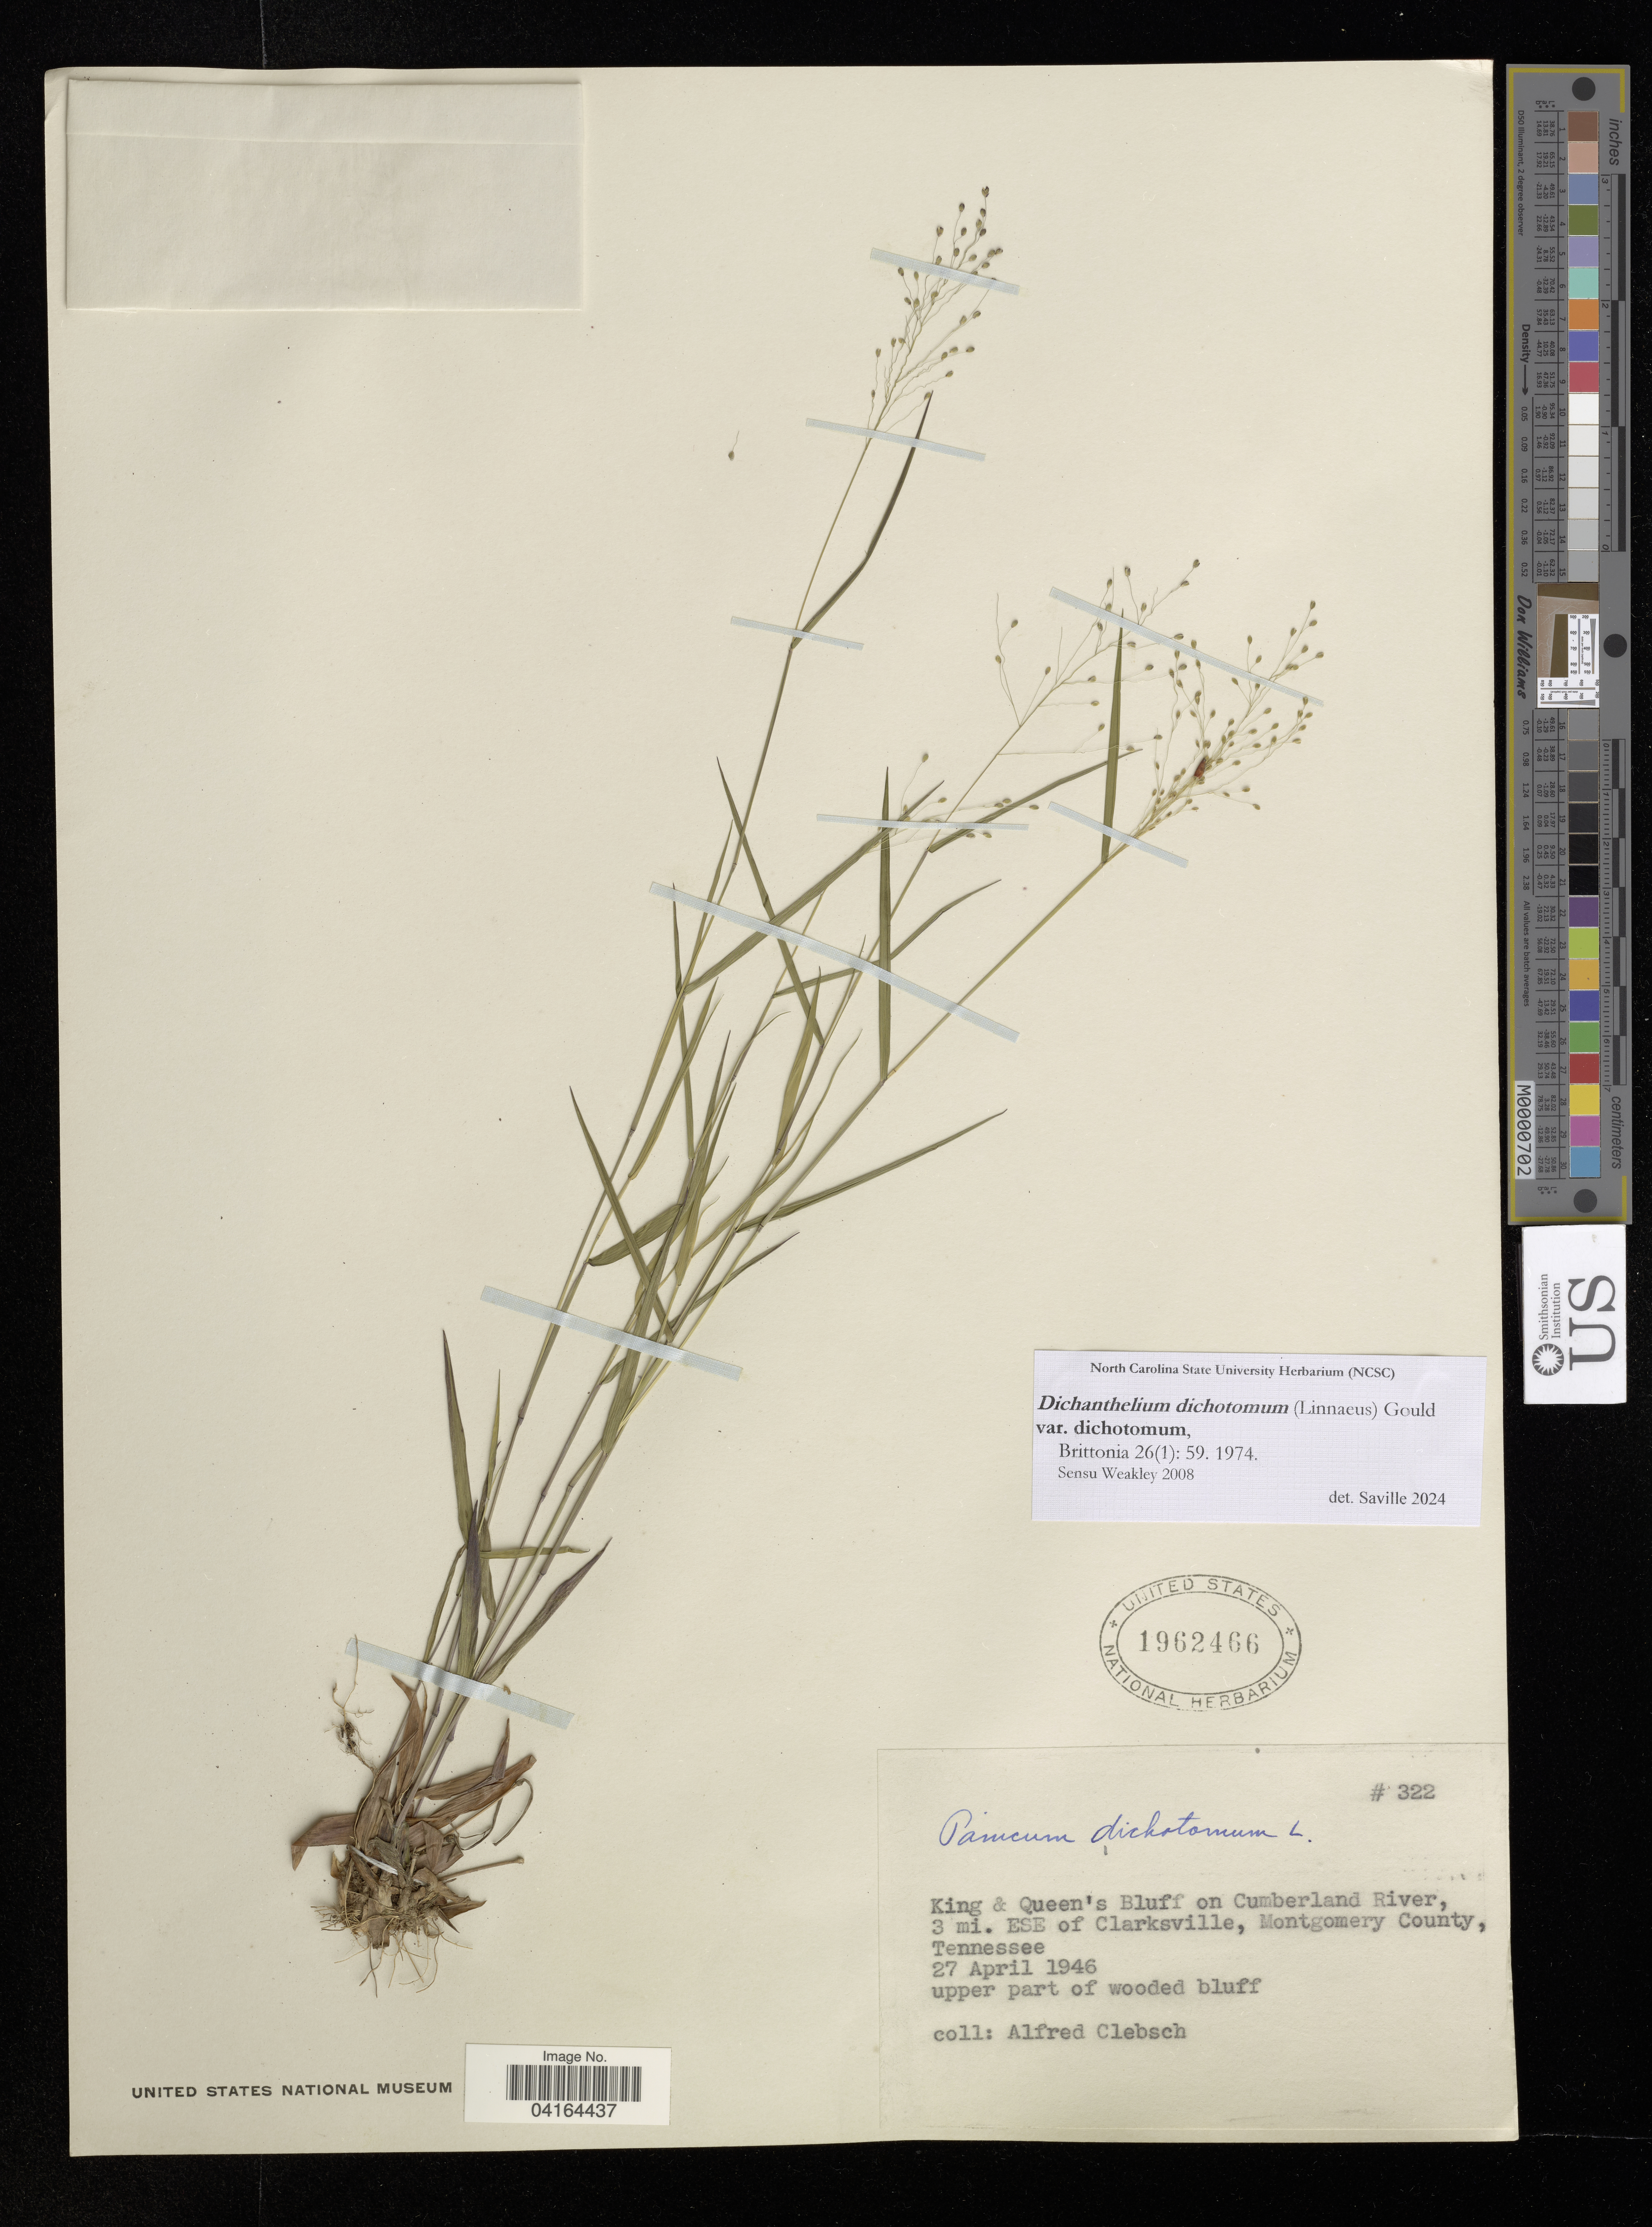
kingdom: Plantae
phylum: Tracheophyta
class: Liliopsida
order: Poales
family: Poaceae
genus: Dichanthelium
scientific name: Dichanthelium dichotomum var. dichotomum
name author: (L.) Gould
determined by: Saville, A. C., (NCSC), North Carolina State University (UNITED STATES)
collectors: A. Clebsch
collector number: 322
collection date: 1946-04-27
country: United States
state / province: Tennessee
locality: King & Queen's Bluff on Cumberland River, 3 mi. ESE of Clarksville, Montgomery County.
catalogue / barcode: US 1962466